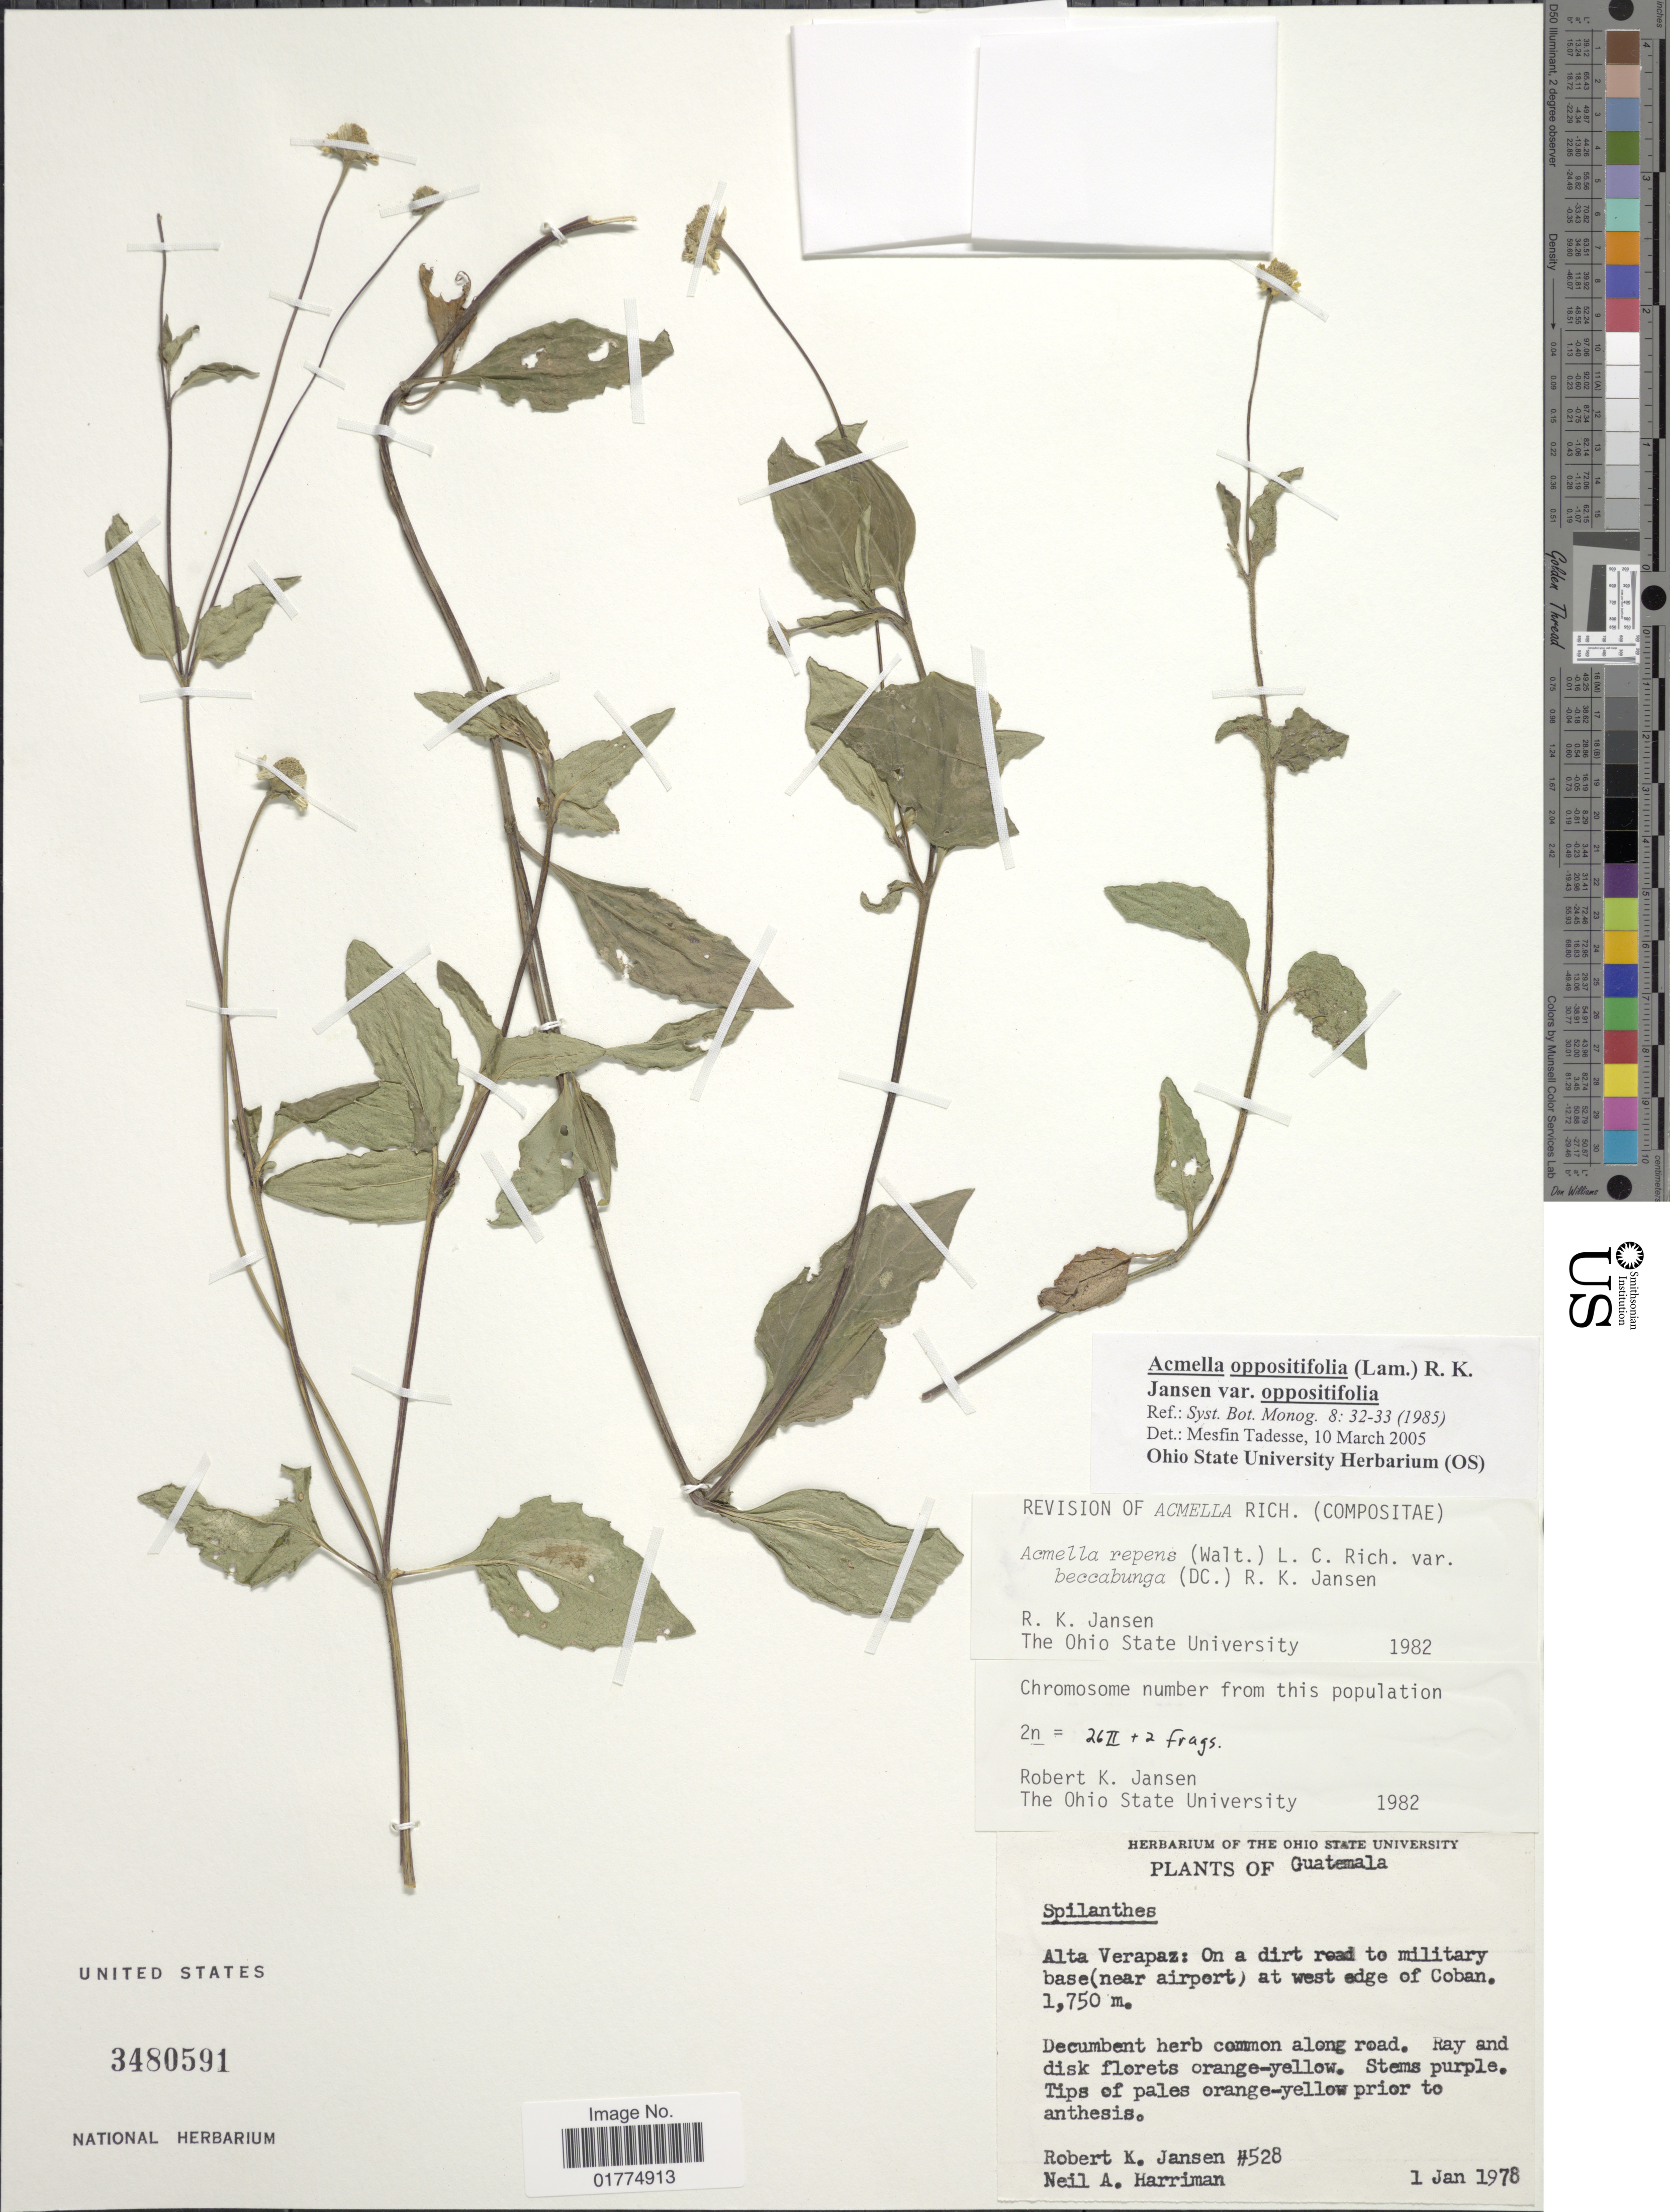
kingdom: Plantae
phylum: Tracheophyta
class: Magnoliopsida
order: Asterales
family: Asteraceae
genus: Acmella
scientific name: Acmella repens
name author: (Walter) Rich.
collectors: R. K. Jansen & N. A. Harriman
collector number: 528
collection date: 1978-01-01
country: Guatemala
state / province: Alta Verapaz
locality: Alta Verapaz: On a dirt road to military base (near airport) at west edge of Coban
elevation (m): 1750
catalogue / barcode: US 3480591